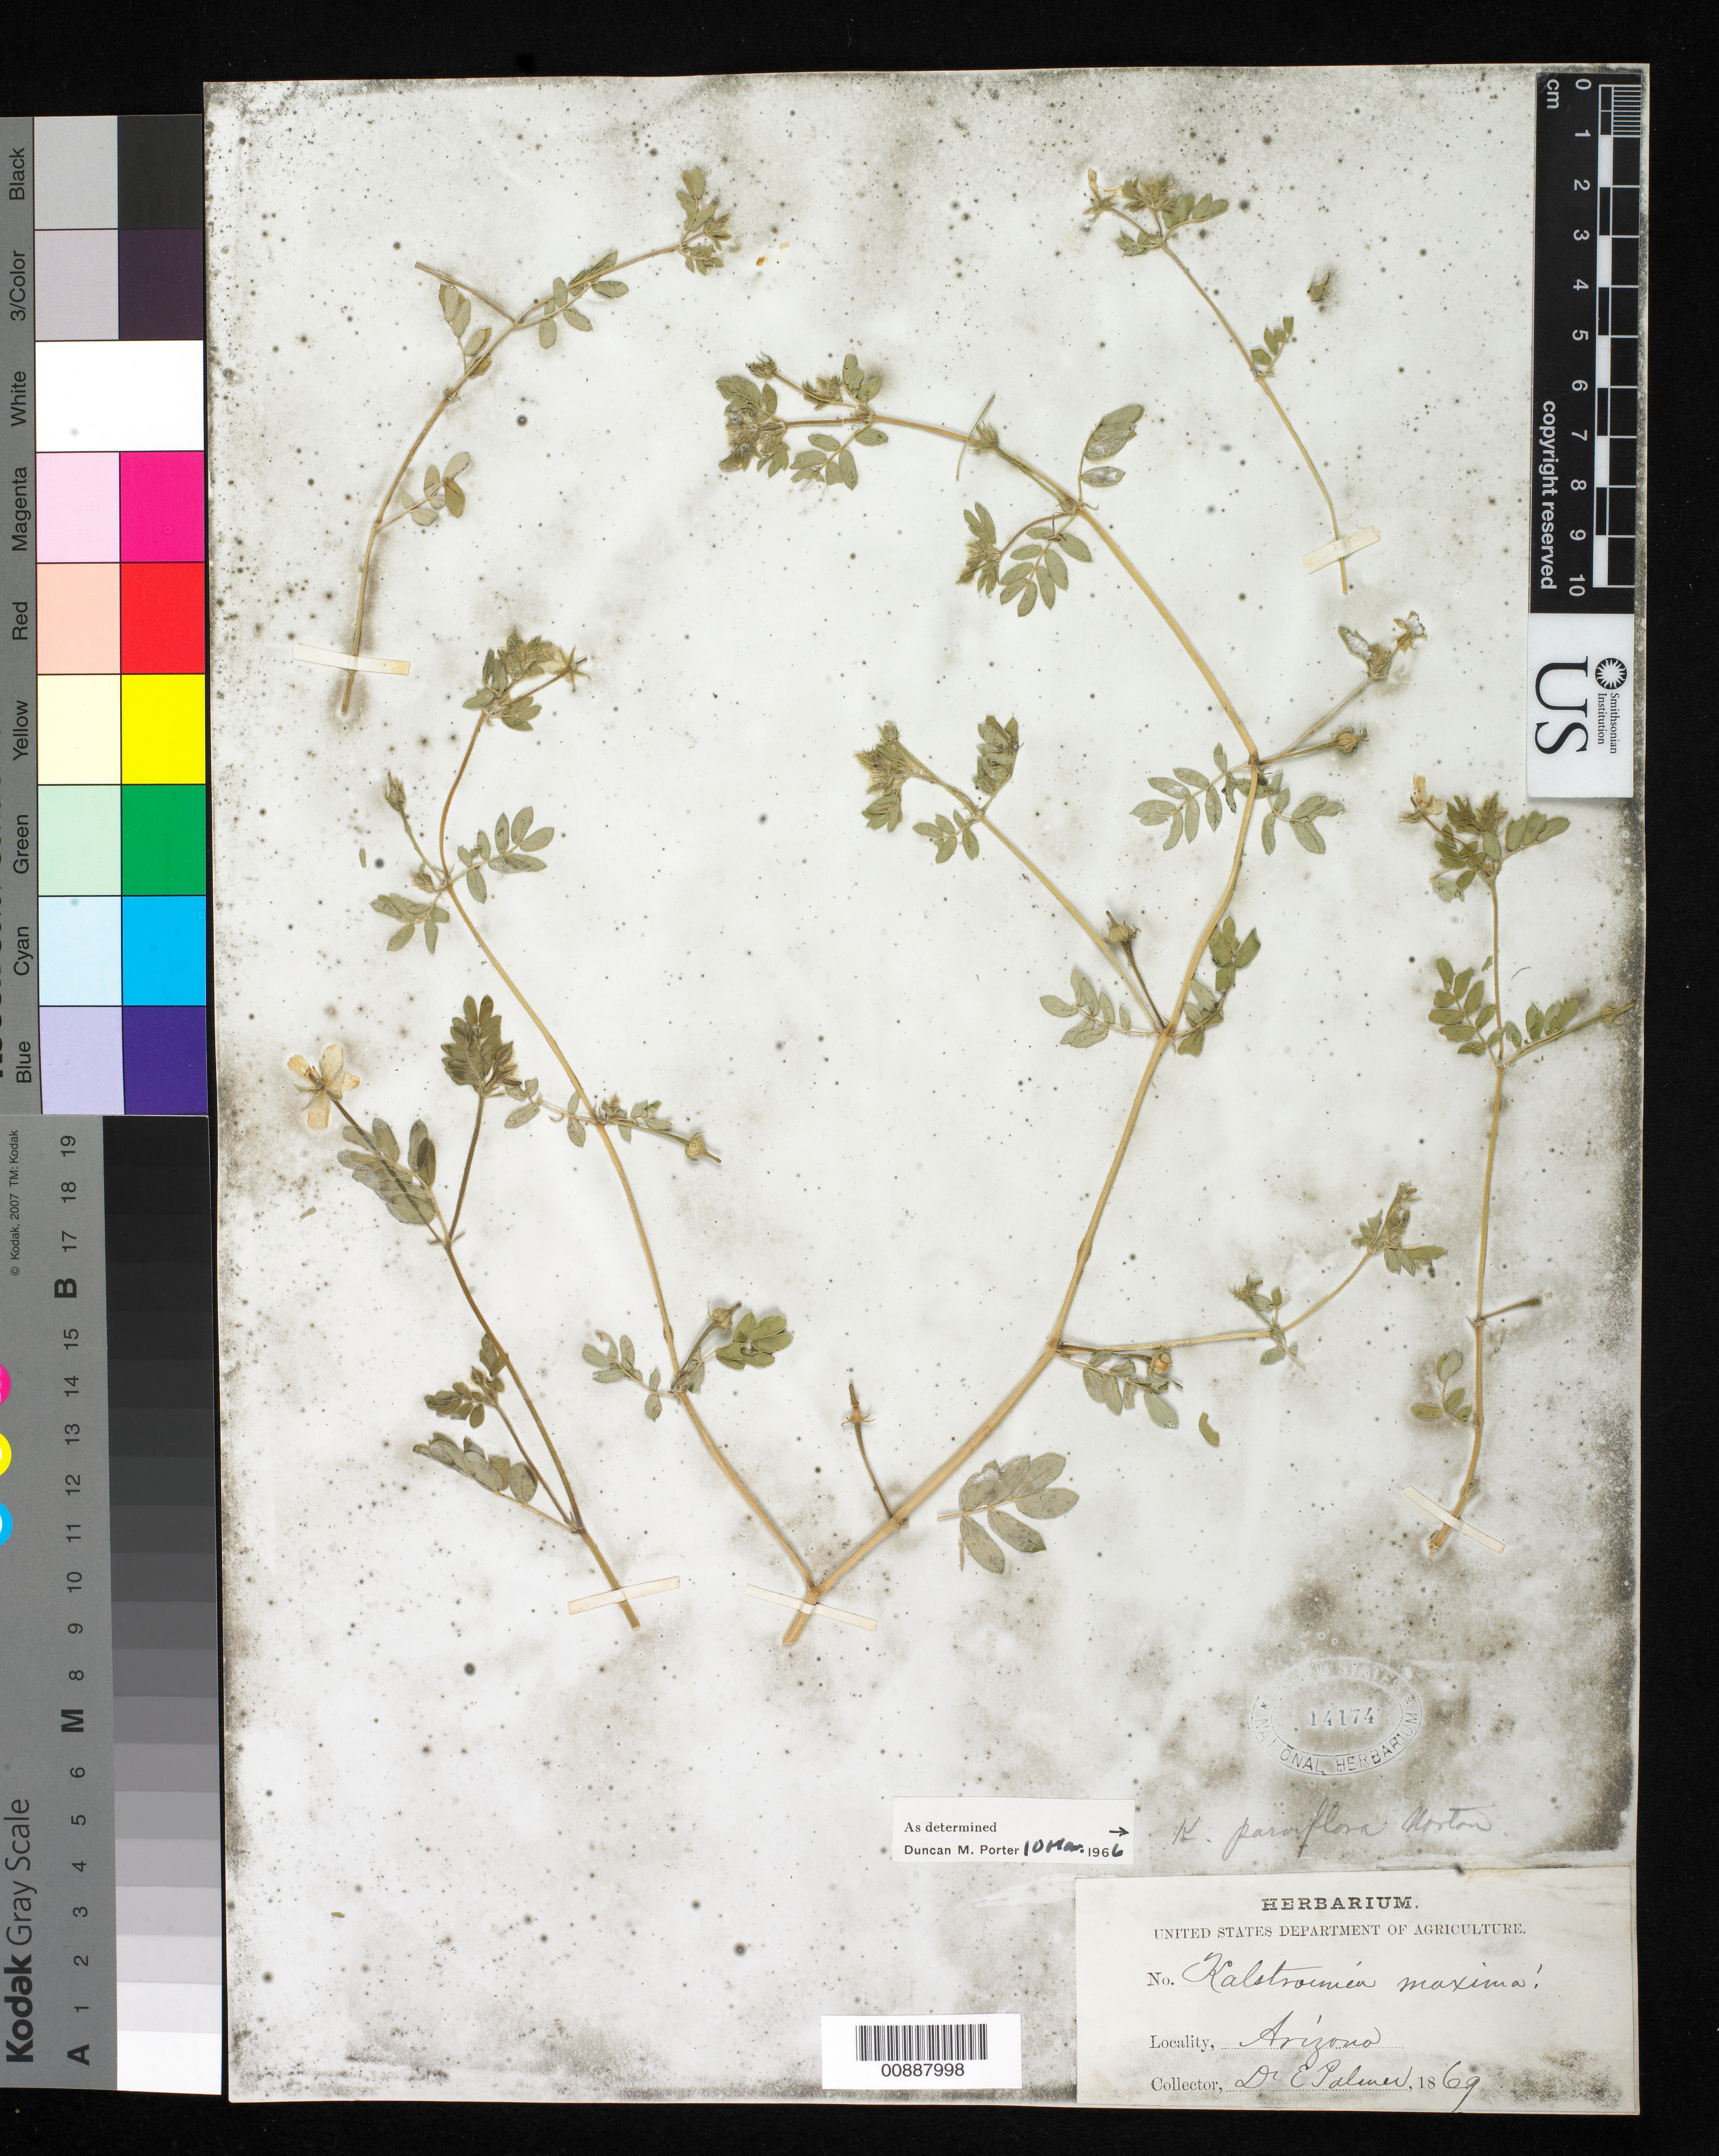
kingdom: Plantae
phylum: Tracheophyta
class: Magnoliopsida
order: Zygophyllales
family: Zygophyllaceae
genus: Kallstroemia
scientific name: Kallstroemia parviflora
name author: Norton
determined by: Porter, D. M.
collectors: E. Palmer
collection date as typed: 1869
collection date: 1869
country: United States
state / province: Arizona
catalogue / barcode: US 14174